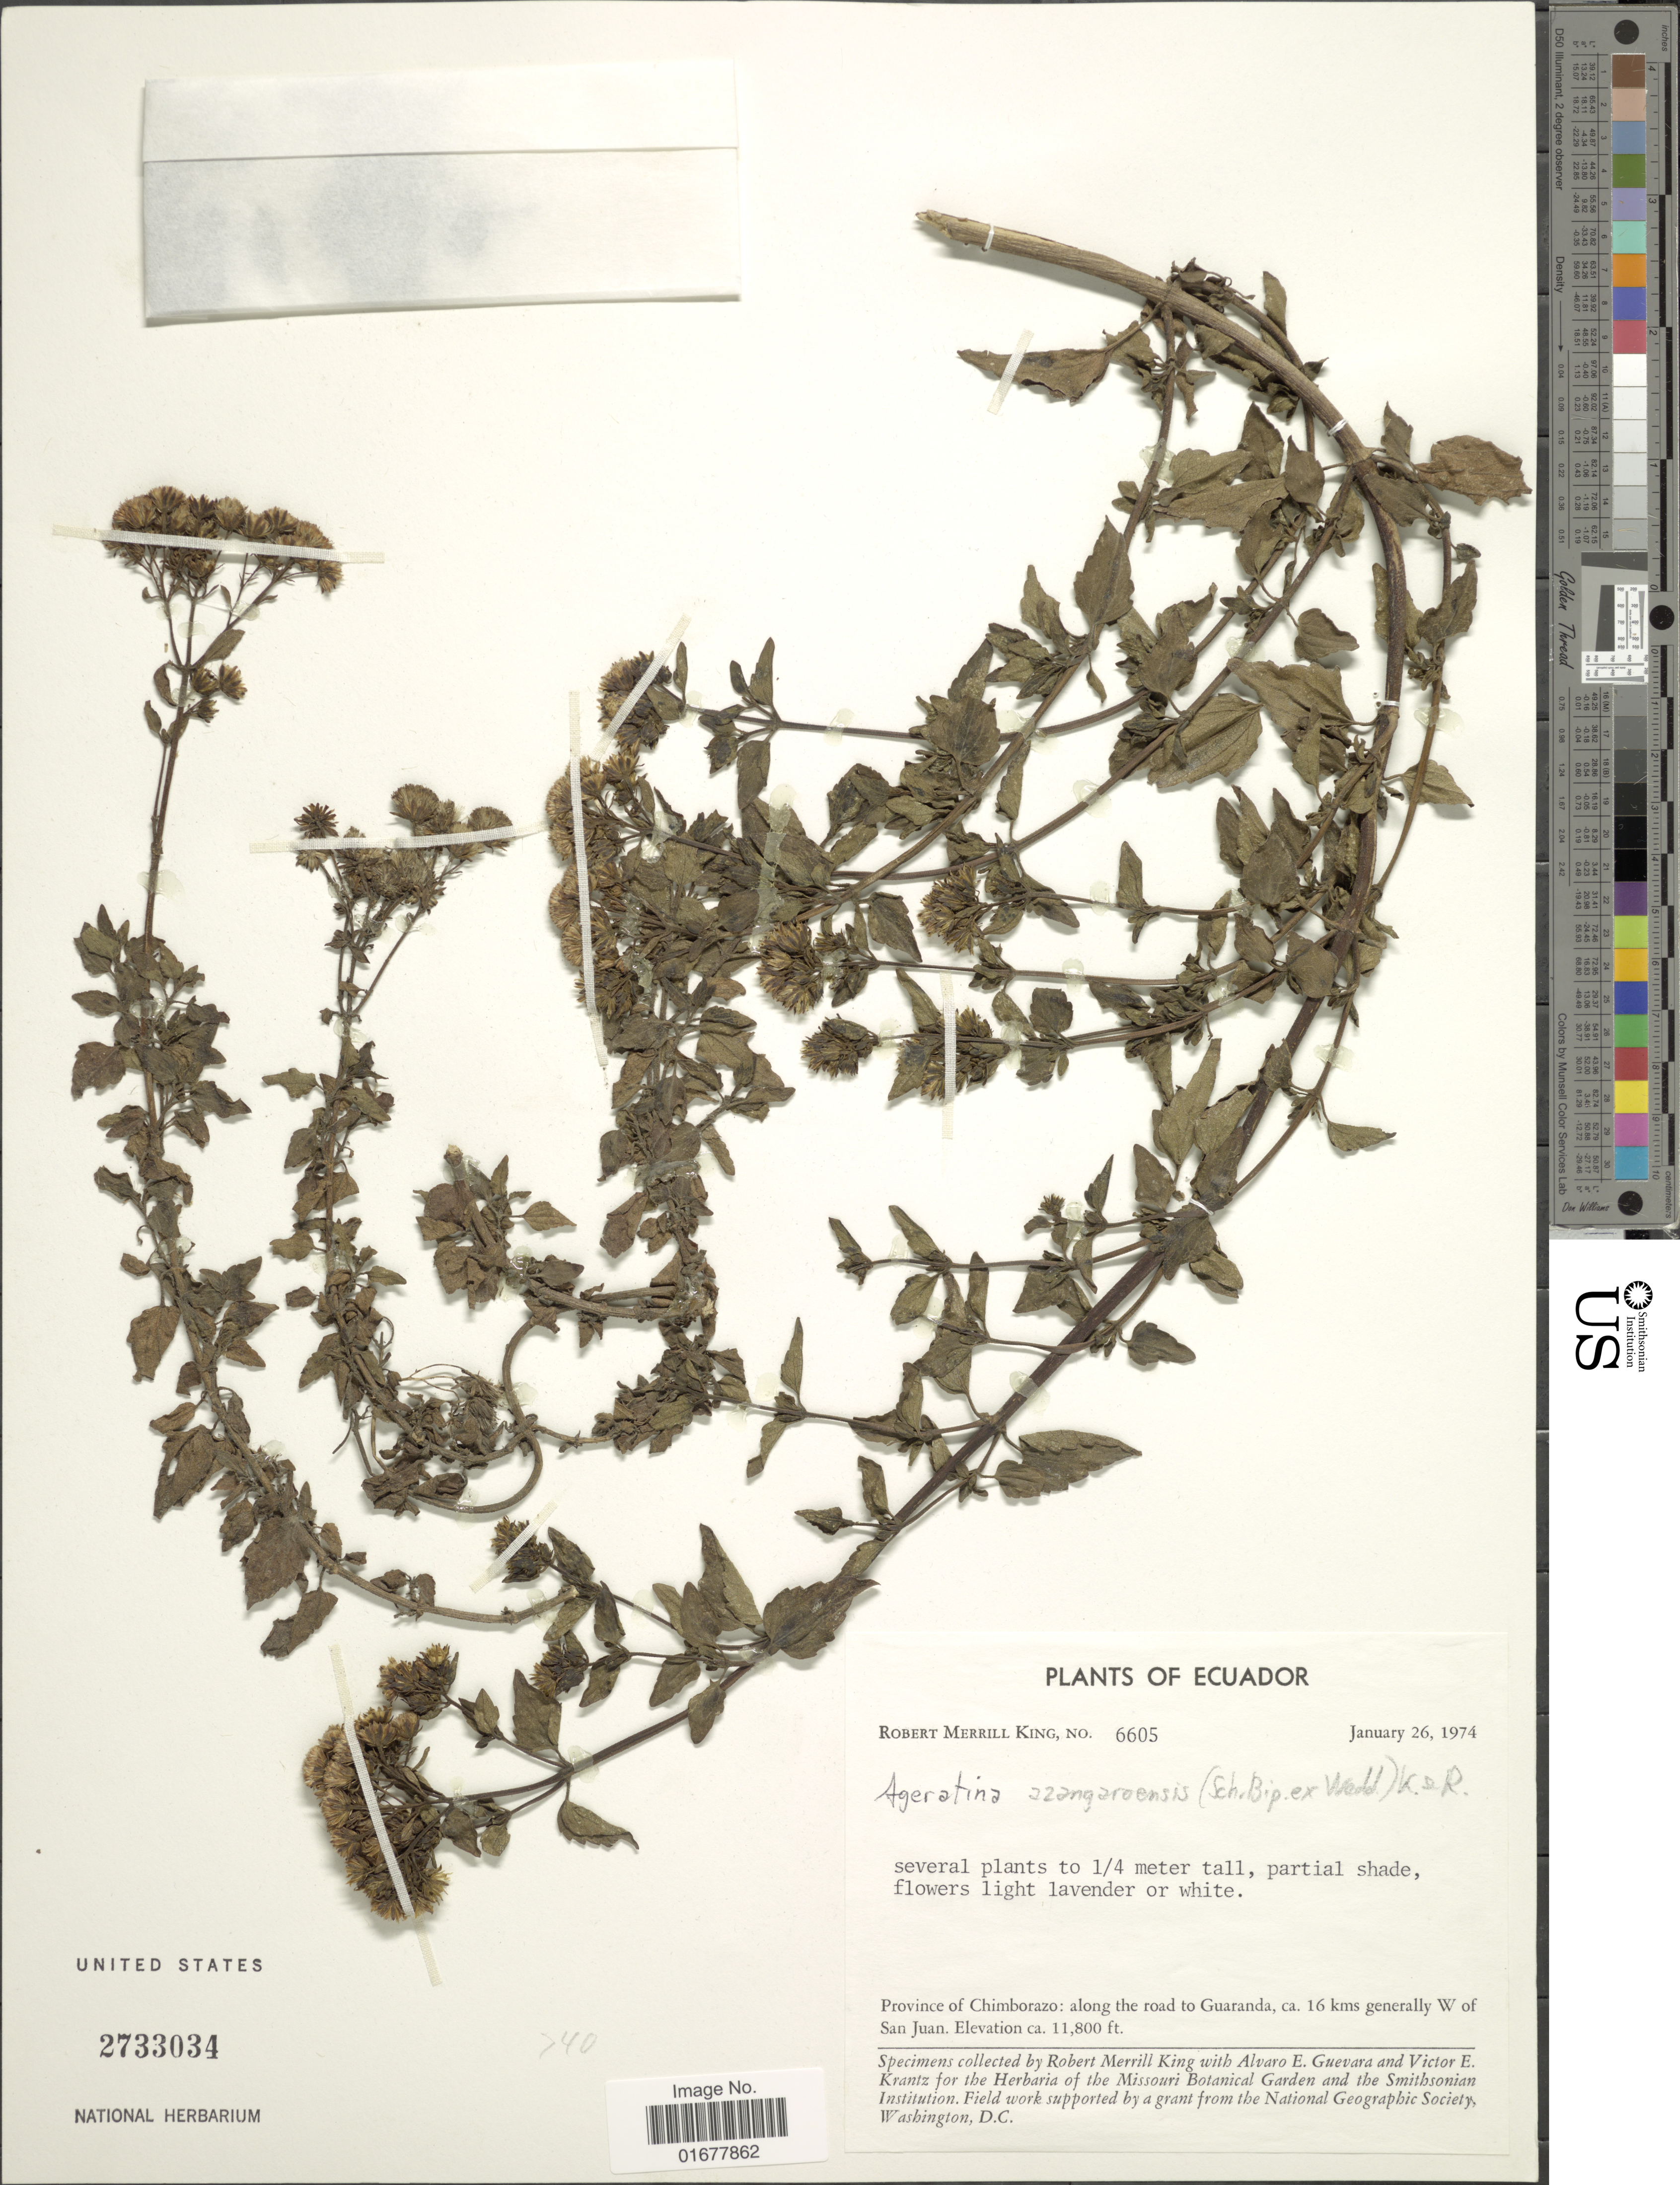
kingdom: Plantae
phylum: Tracheophyta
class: Magnoliopsida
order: Asterales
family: Asteraceae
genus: Ageratina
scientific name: Ageratina cuencana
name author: (B.L. Rob.) R.M. King & H. Rob.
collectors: R. M. King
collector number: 6605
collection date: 1974-01-26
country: Ecuador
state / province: Chimborazo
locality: Province of Chimborazo: along the road to Guaranda, 16 kms generally W of San Juan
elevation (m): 3597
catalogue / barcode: US 2733034